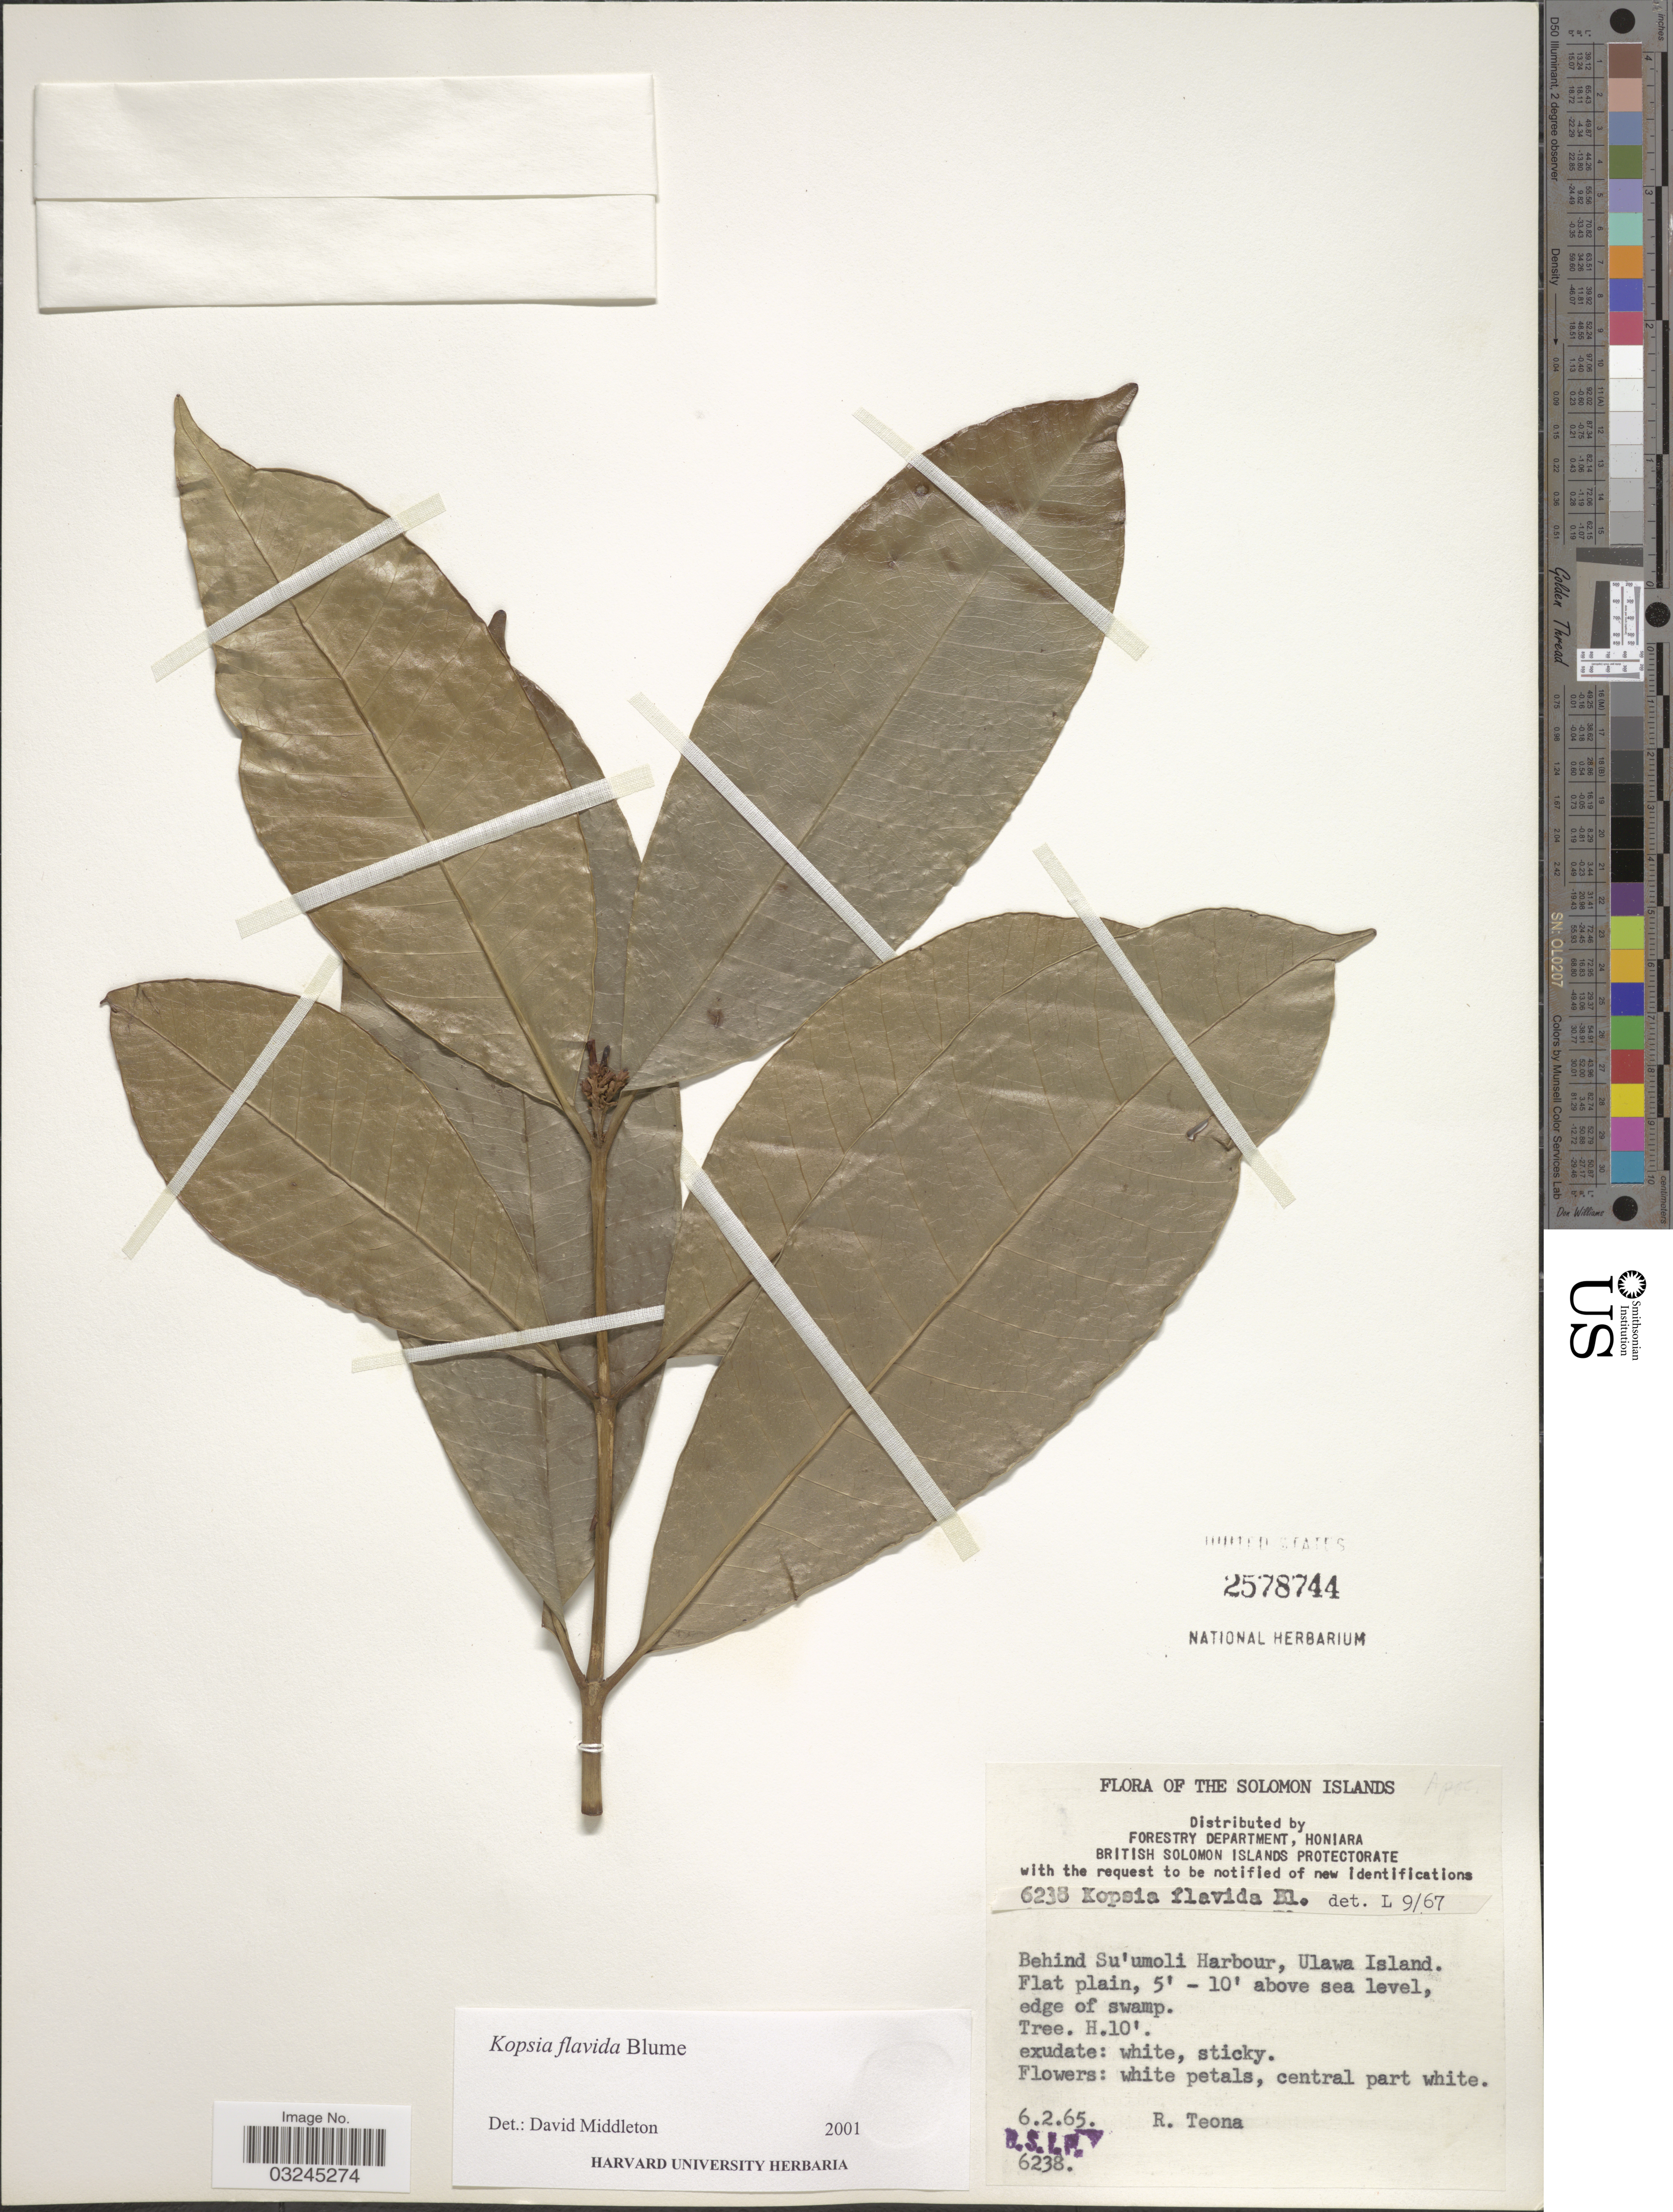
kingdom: Plantae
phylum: Tracheophyta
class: Magnoliopsida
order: Gentianales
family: Apocynaceae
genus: Kopsia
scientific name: Kopsia flavida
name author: Blume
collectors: R. Teona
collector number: BSIP6238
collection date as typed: Transcribed d/m/y: 6/2/65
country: Solomon Islands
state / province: Solomon Islands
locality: Behind Su'umoli Harbour, Ulawa Island.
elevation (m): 2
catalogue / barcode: US 2578744